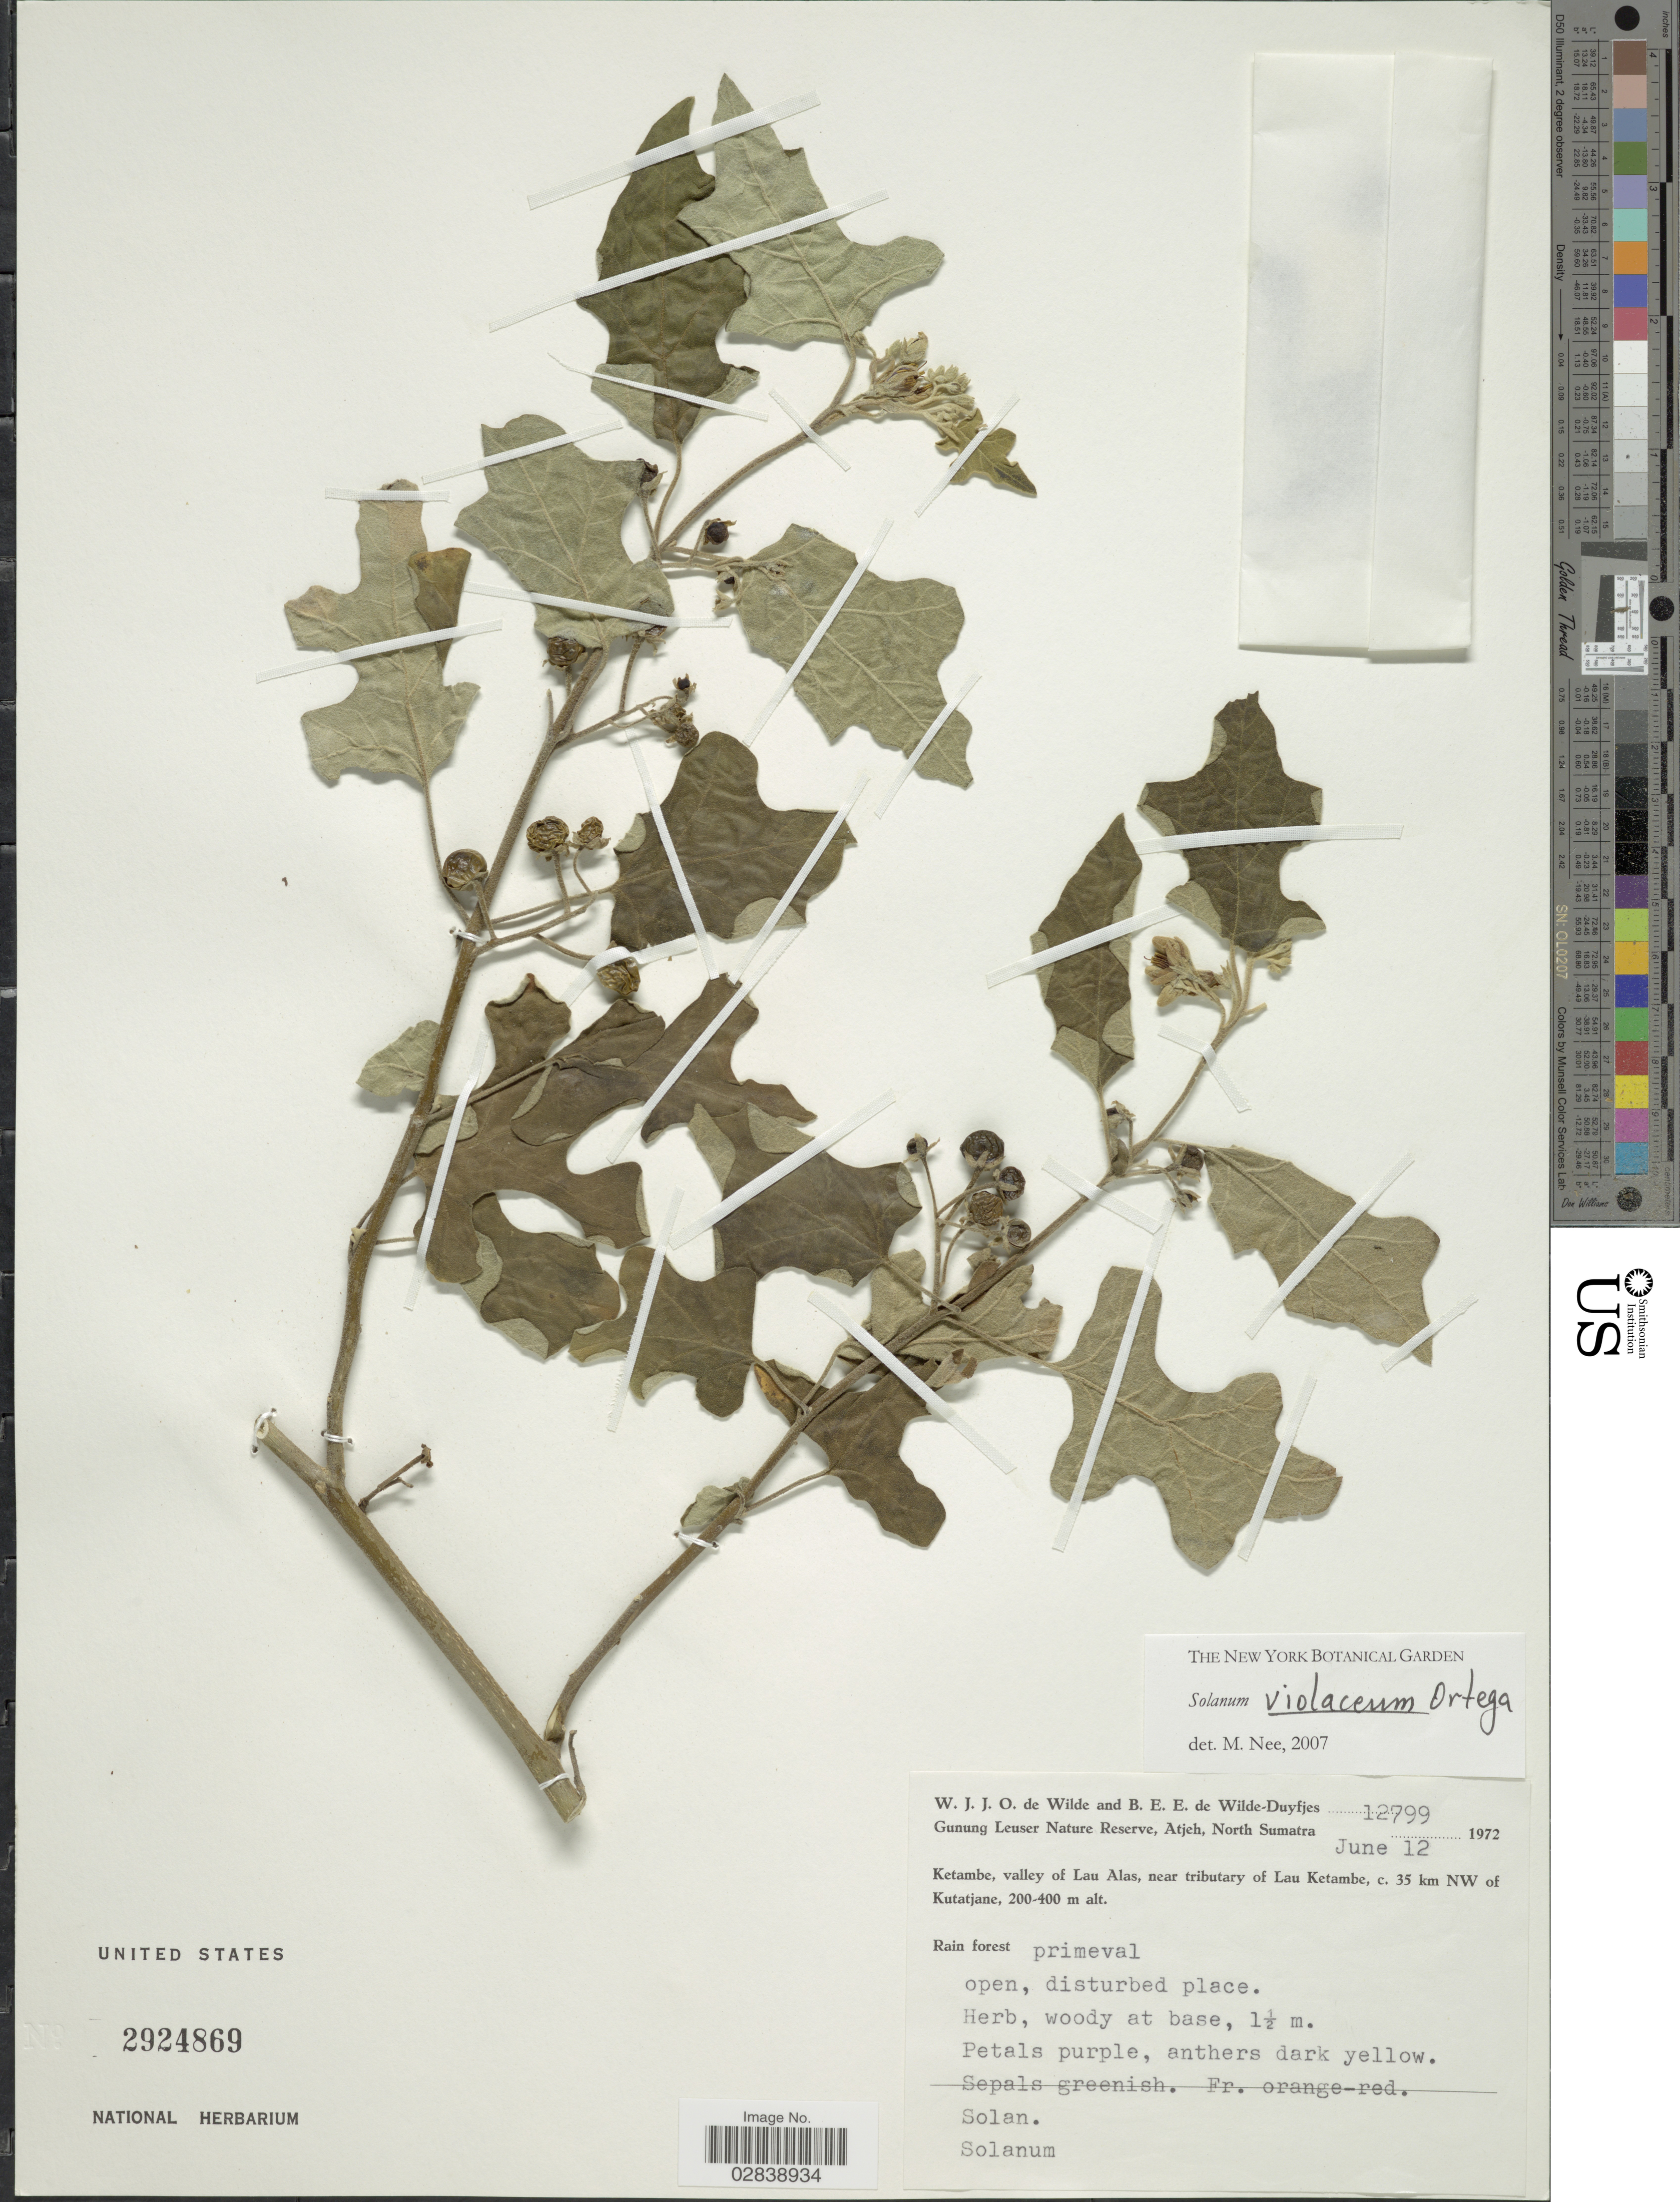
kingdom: Plantae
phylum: Tracheophyta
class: Magnoliopsida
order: Solanales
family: Solanaceae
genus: Solanum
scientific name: Solanum violaceum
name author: Ortega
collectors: W. J. de Wilde & B. E. de Wilde-Duyfjes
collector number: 12799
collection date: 1972-06-12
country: Indonesia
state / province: Sumatra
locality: Gunung Leuser Nature Reserve, Atjeh, North Sumatra. Ketambe, valley of Lau Alas, near tributary of Lau Ketambe, c. 35 km NW of Kutatjane.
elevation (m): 200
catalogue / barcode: US 2924869